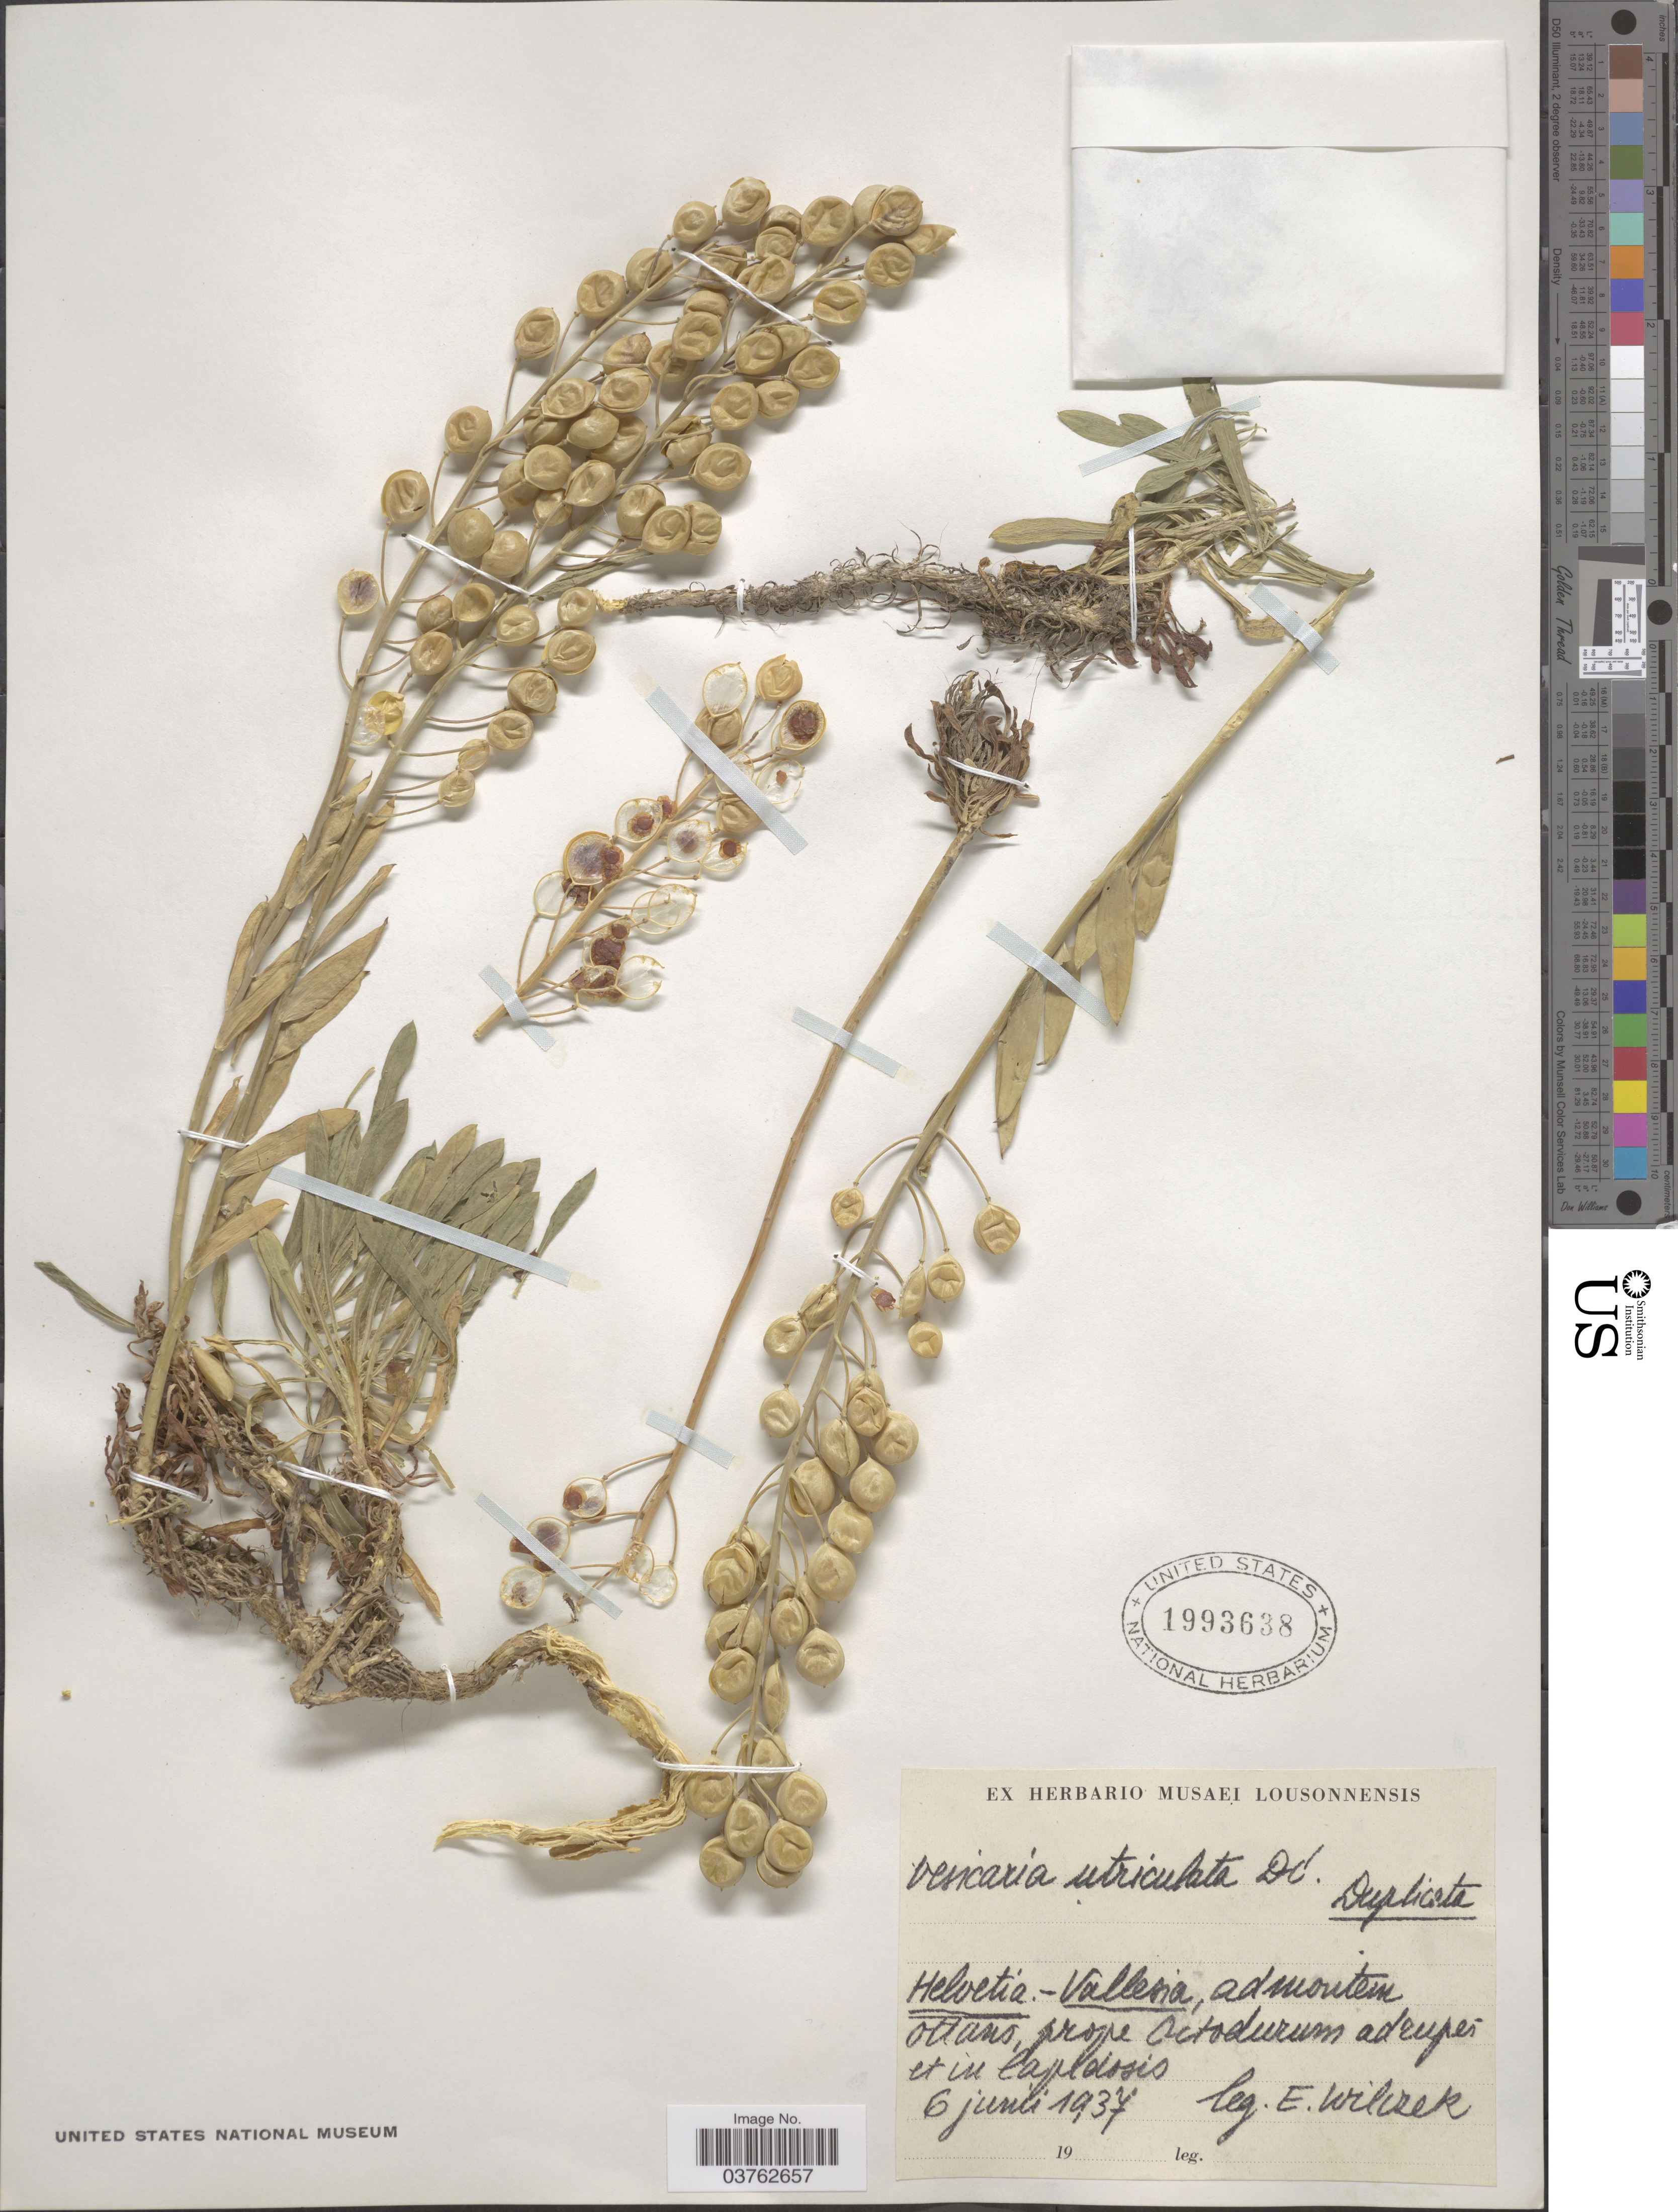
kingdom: Plantae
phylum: Tracheophyta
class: Magnoliopsida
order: Brassicales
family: Brassicaceae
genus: Physaria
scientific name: Physaria utriculata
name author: L.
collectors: E. Wilczek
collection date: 1937-06-06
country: Switzerland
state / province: Valais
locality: Helvetia.-Vallesia, ad montem Ottans, prope Actodurum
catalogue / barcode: US 1993638